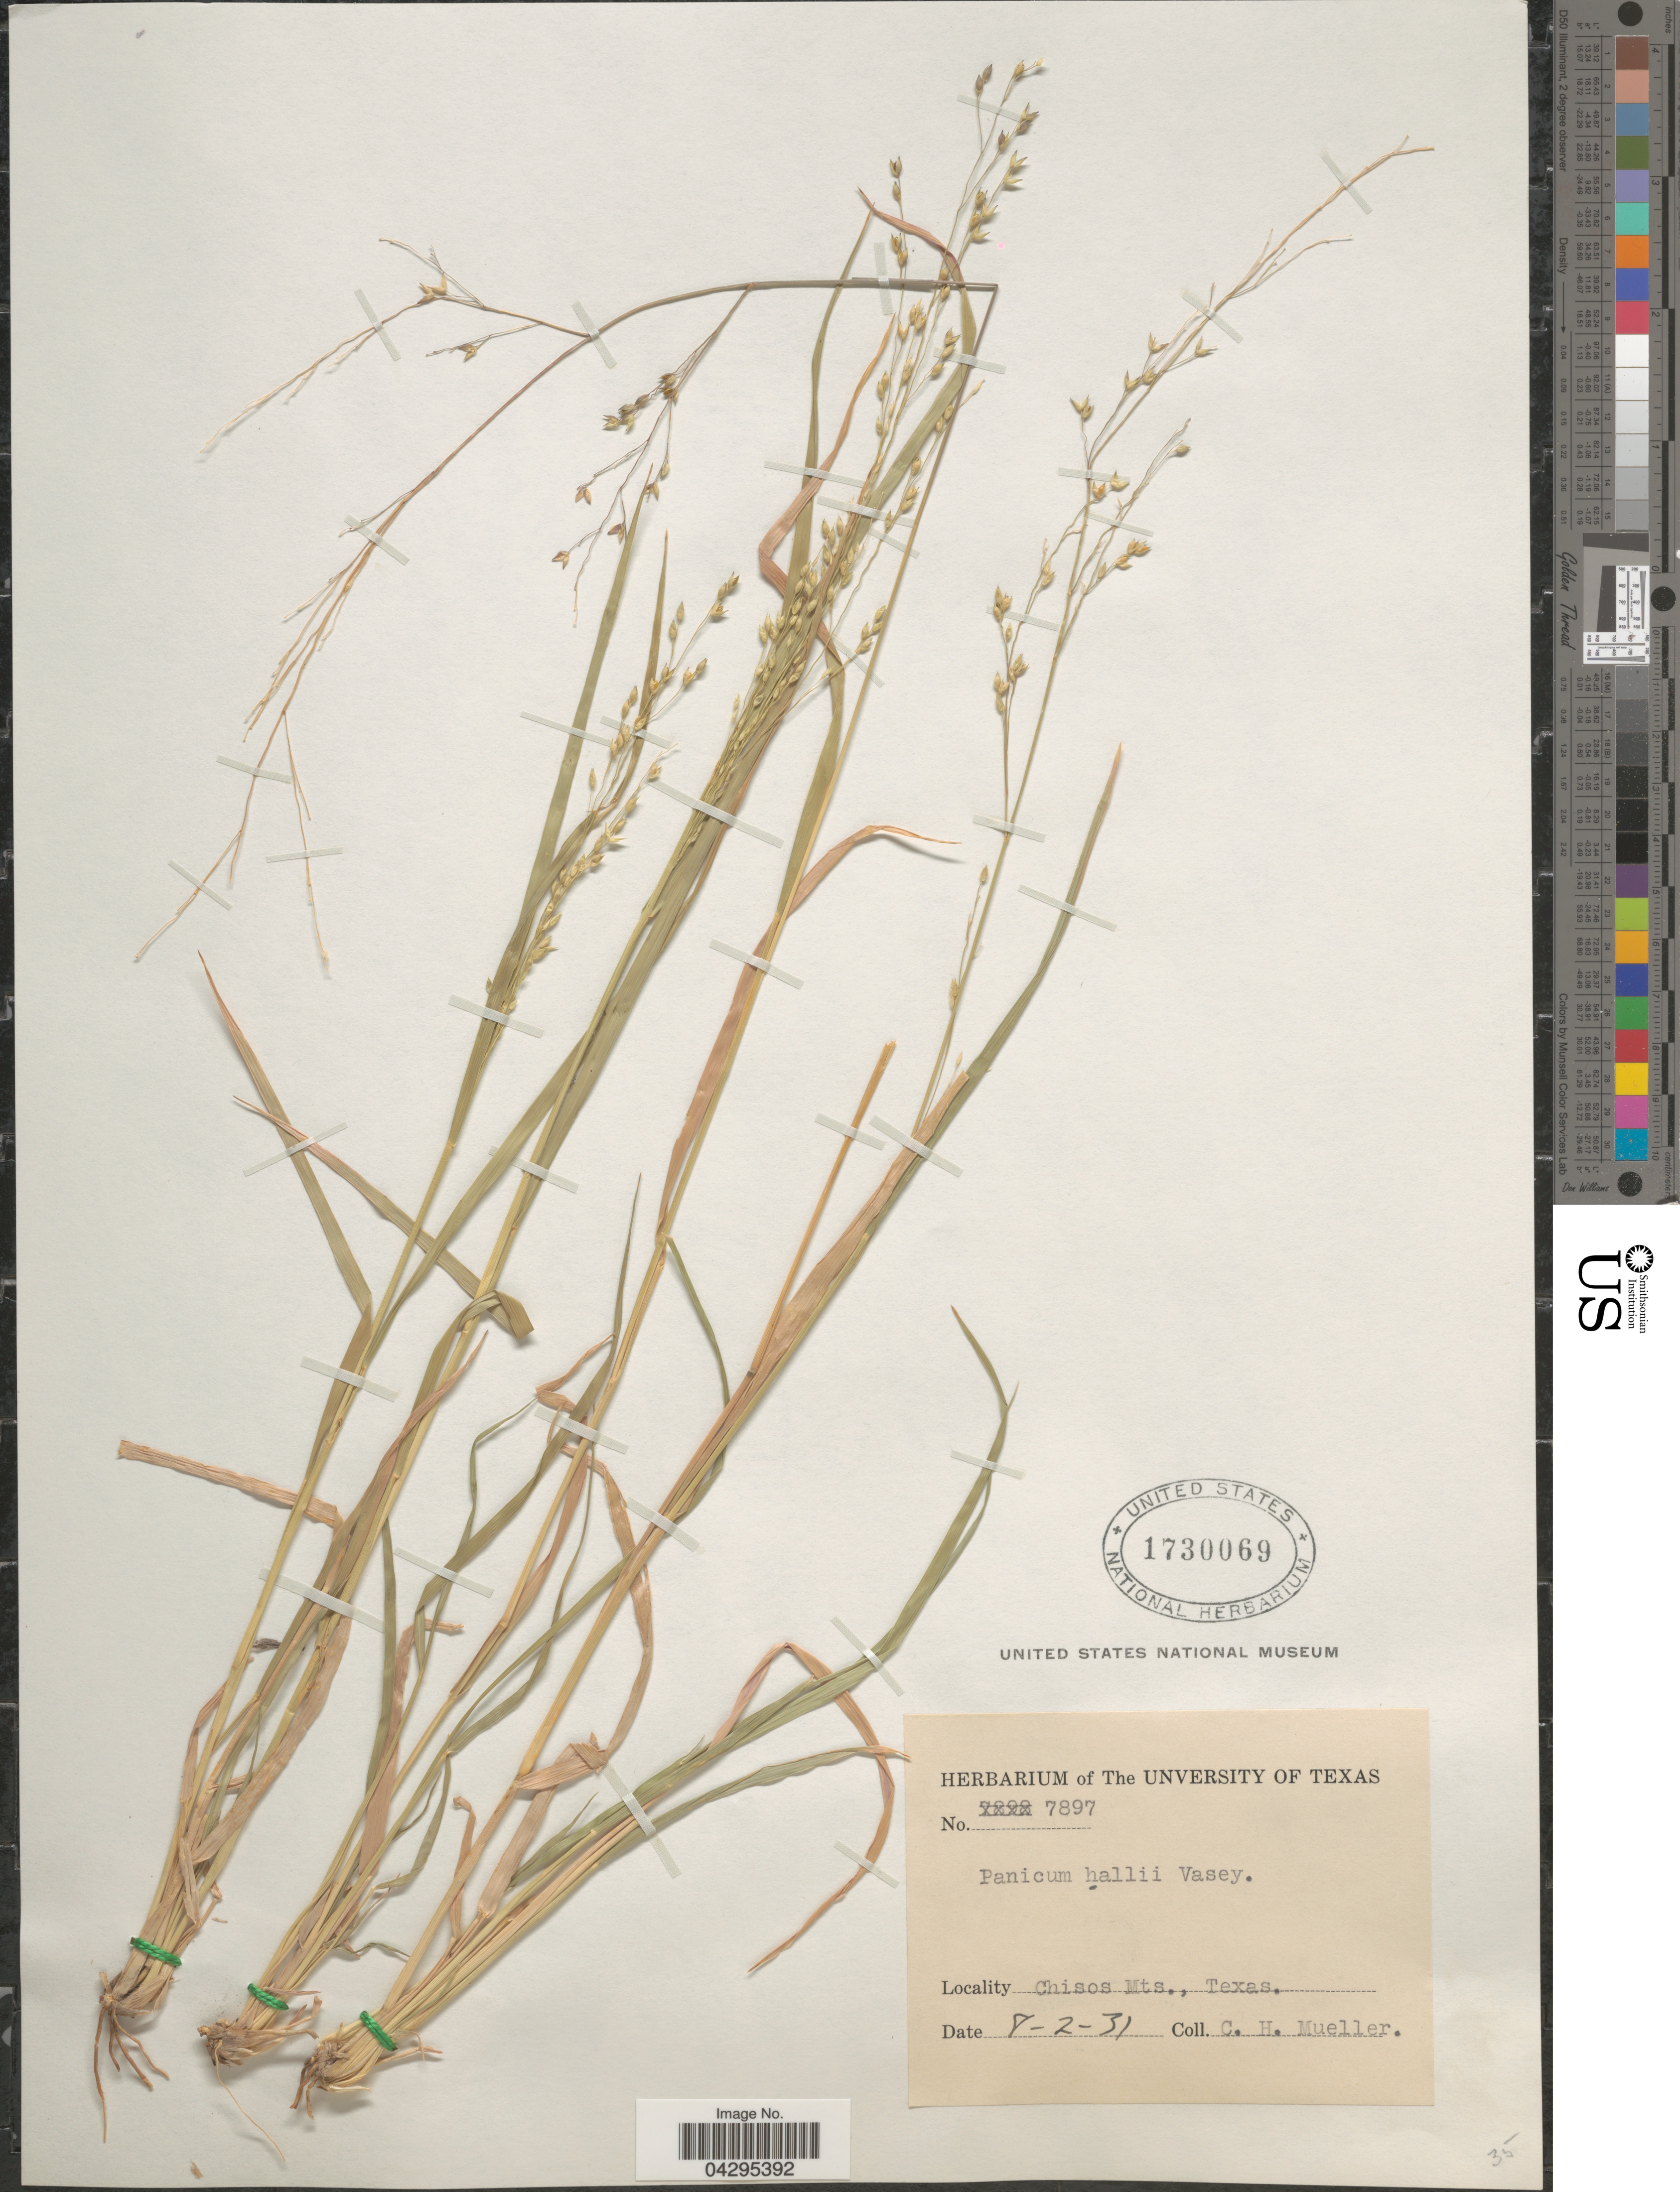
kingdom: Plantae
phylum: Tracheophyta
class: Liliopsida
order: Poales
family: Poaceae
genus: Panicum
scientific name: Panicum hallii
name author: Vasey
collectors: C. H. Mueller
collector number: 7898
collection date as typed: Transcribed d/m/y: 2/8/31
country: United States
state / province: Texas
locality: Chisos Mts.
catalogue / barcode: US 1730069